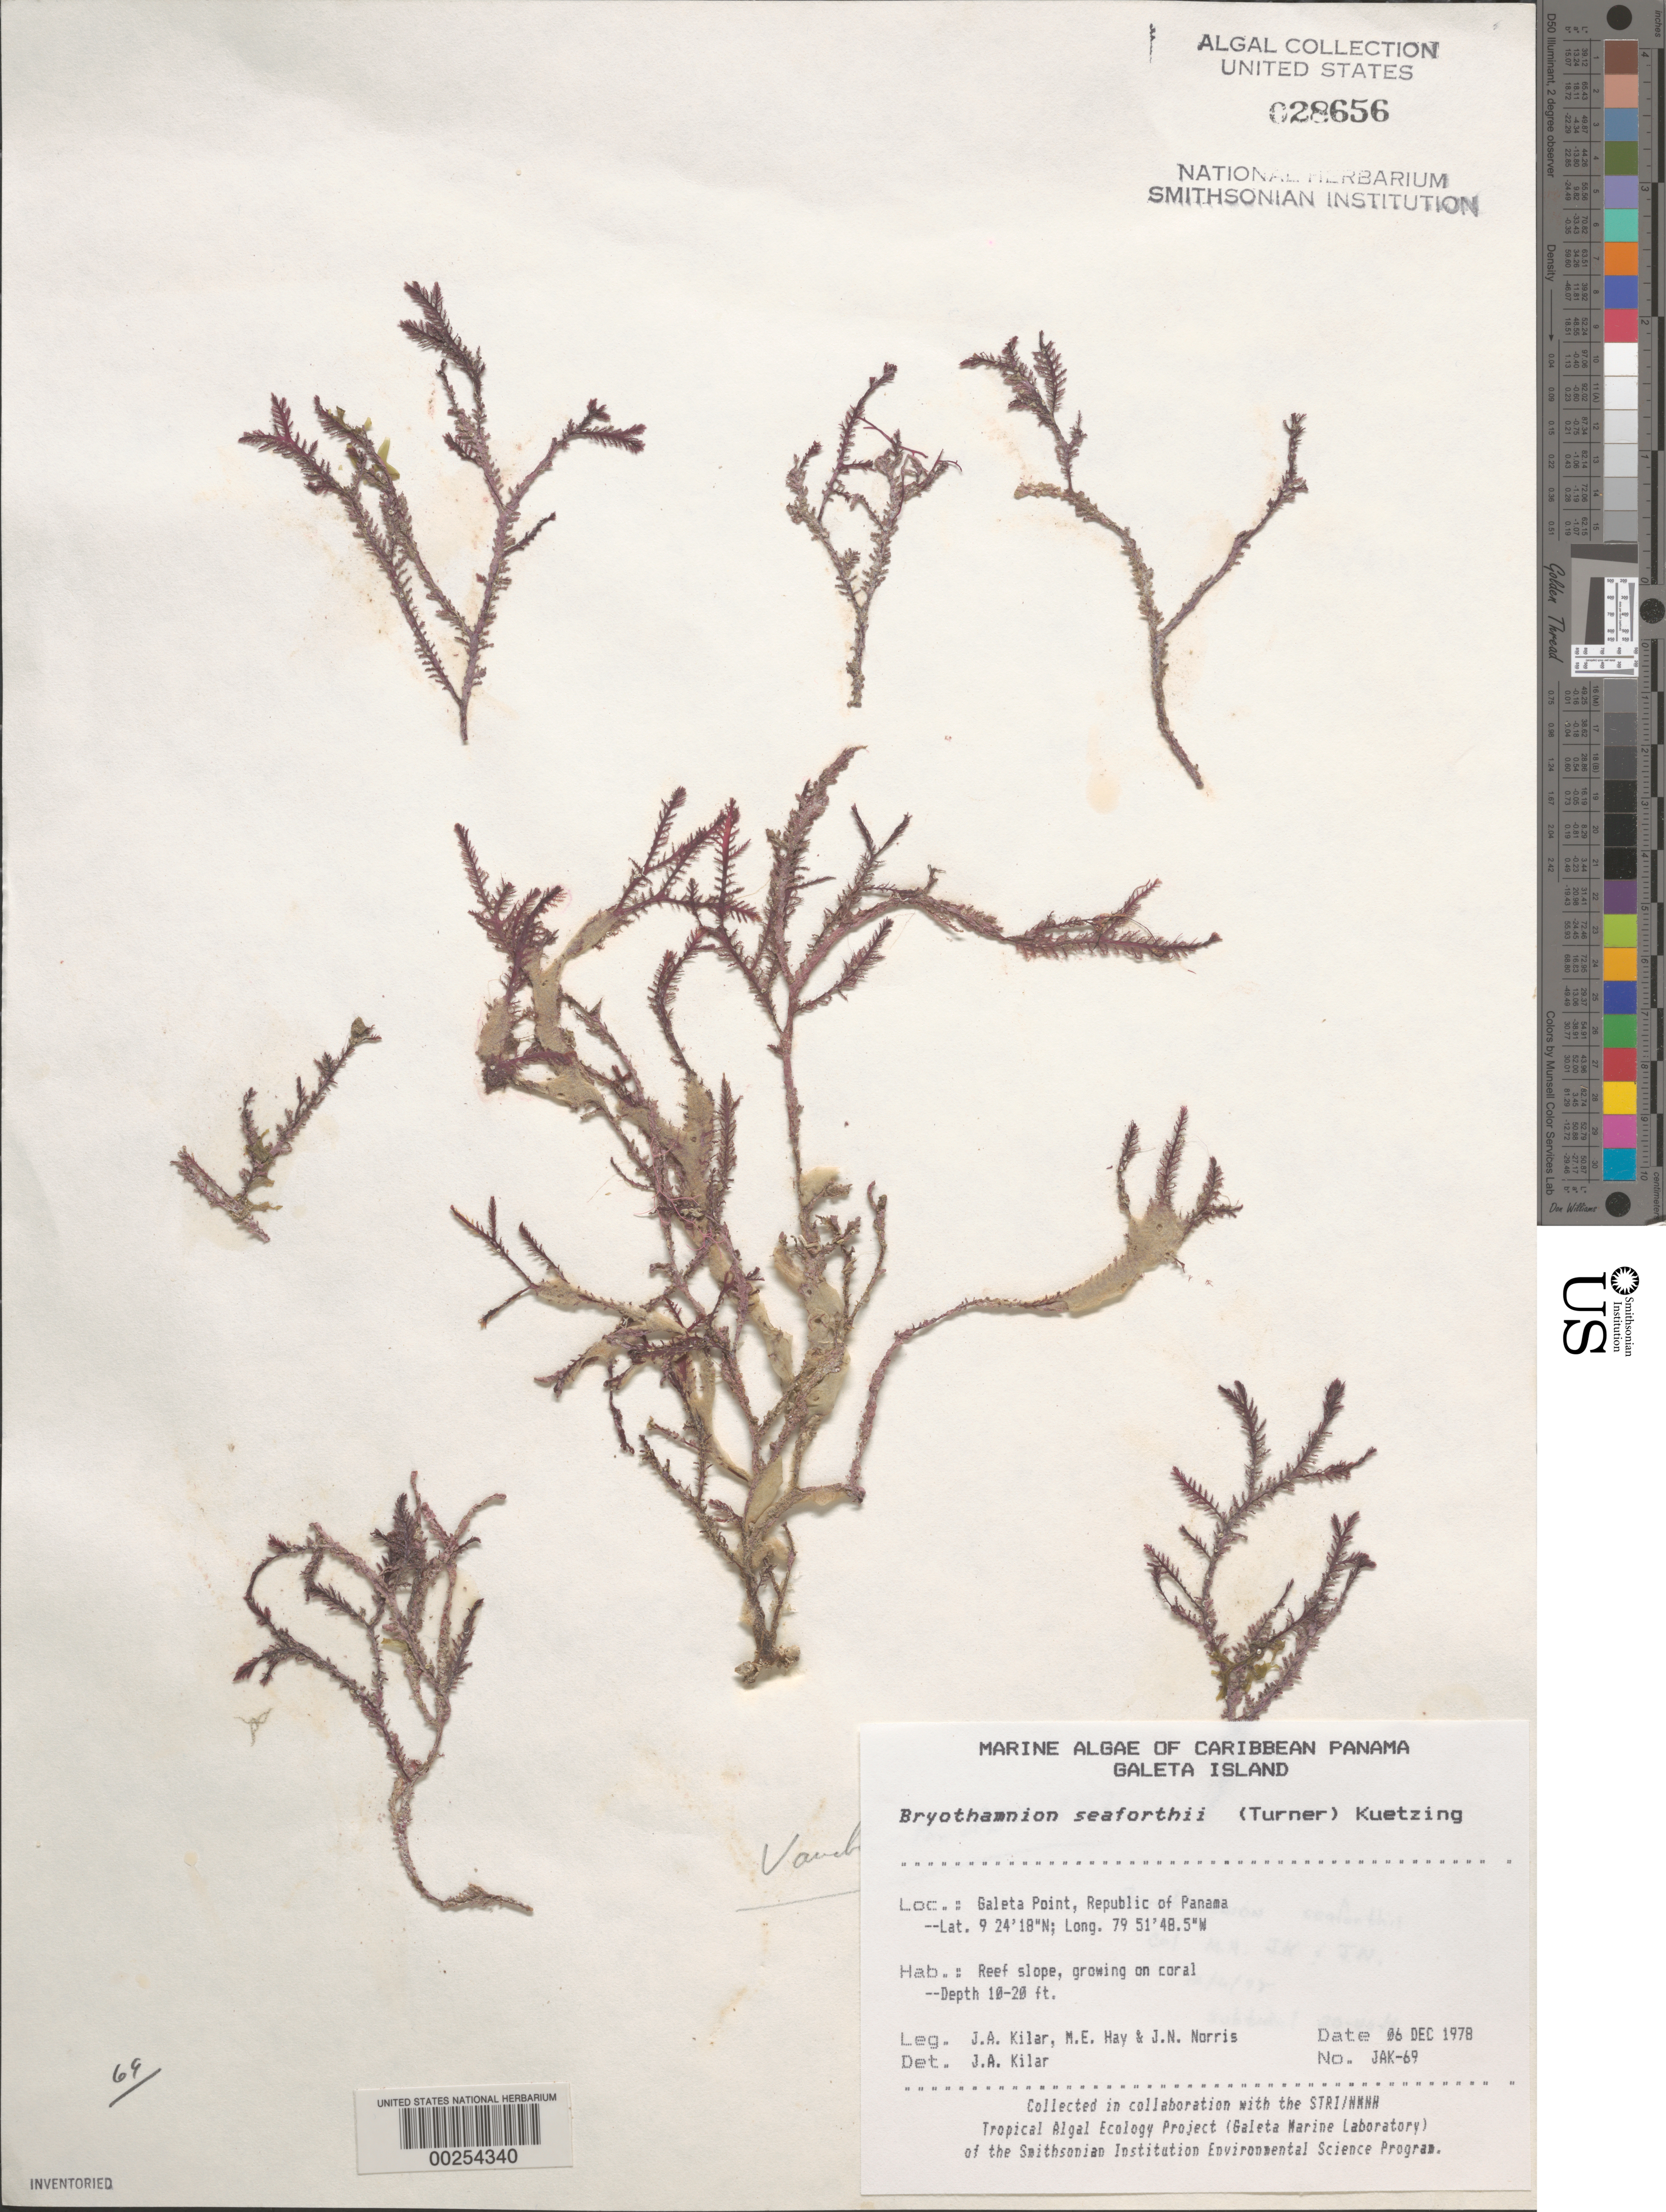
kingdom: Plantae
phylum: Rhodophyta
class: Florideophyceae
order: Ceramiales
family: Rhodomelaceae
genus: Bryothamnion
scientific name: Bryothamnion seaforthii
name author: (Turner) Kütz.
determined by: Kilar, J. A.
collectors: J. A. Kilar, M. E. Hay & J. N. Norris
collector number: JAK-69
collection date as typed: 06 Dec 1978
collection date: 1978-12-06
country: Panama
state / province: Colón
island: Galeta Island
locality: Galeta Point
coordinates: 9 24' 18" N, 79 51' 48.5" W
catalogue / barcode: US 28656